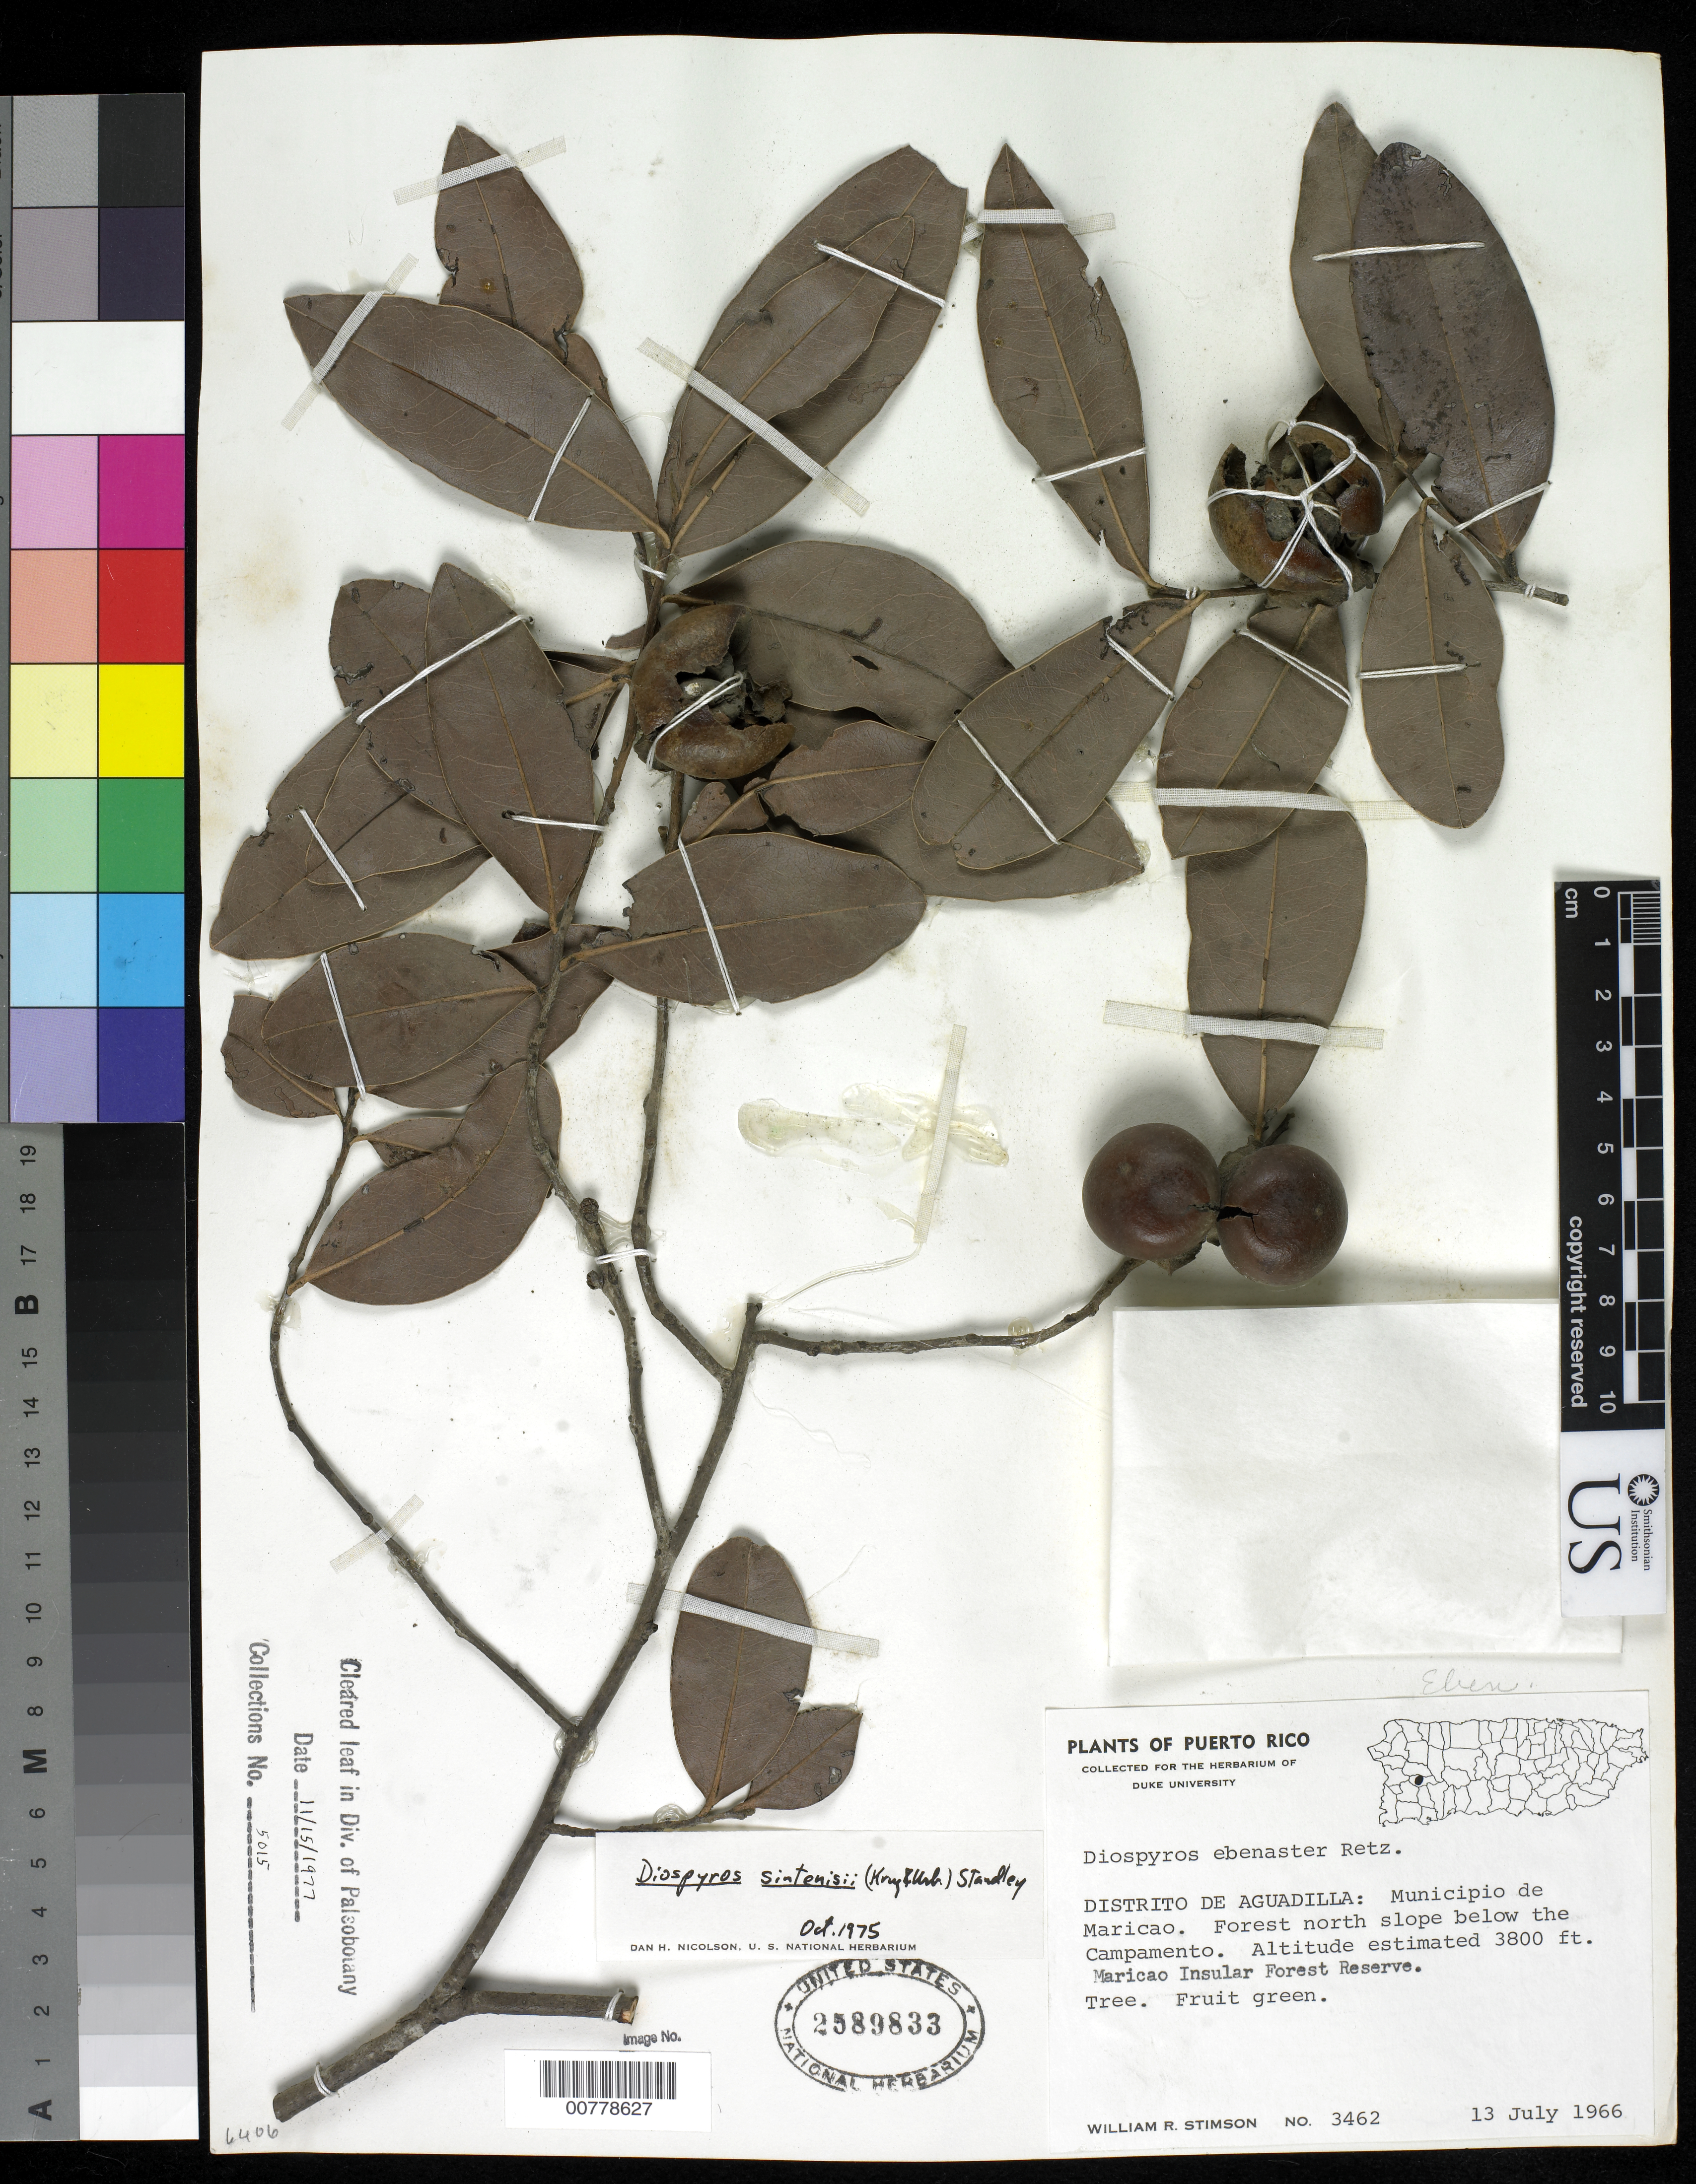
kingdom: Plantae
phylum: Tracheophyta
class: Magnoliopsida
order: Ericales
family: Ebenaceae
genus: Diospyros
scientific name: Diospyros sintenisii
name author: (Krug & Urb.) Standl.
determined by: Nicolson, Dan H.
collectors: W. R. Stimson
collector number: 3462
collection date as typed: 13 Jul 1966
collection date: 1966-07-13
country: Puerto Rico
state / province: Maricao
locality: Distrito de Aguadilla, Maricao Insular Forest Reserve.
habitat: Forest north slope below the Campamento.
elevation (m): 1158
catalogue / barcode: US 2589833